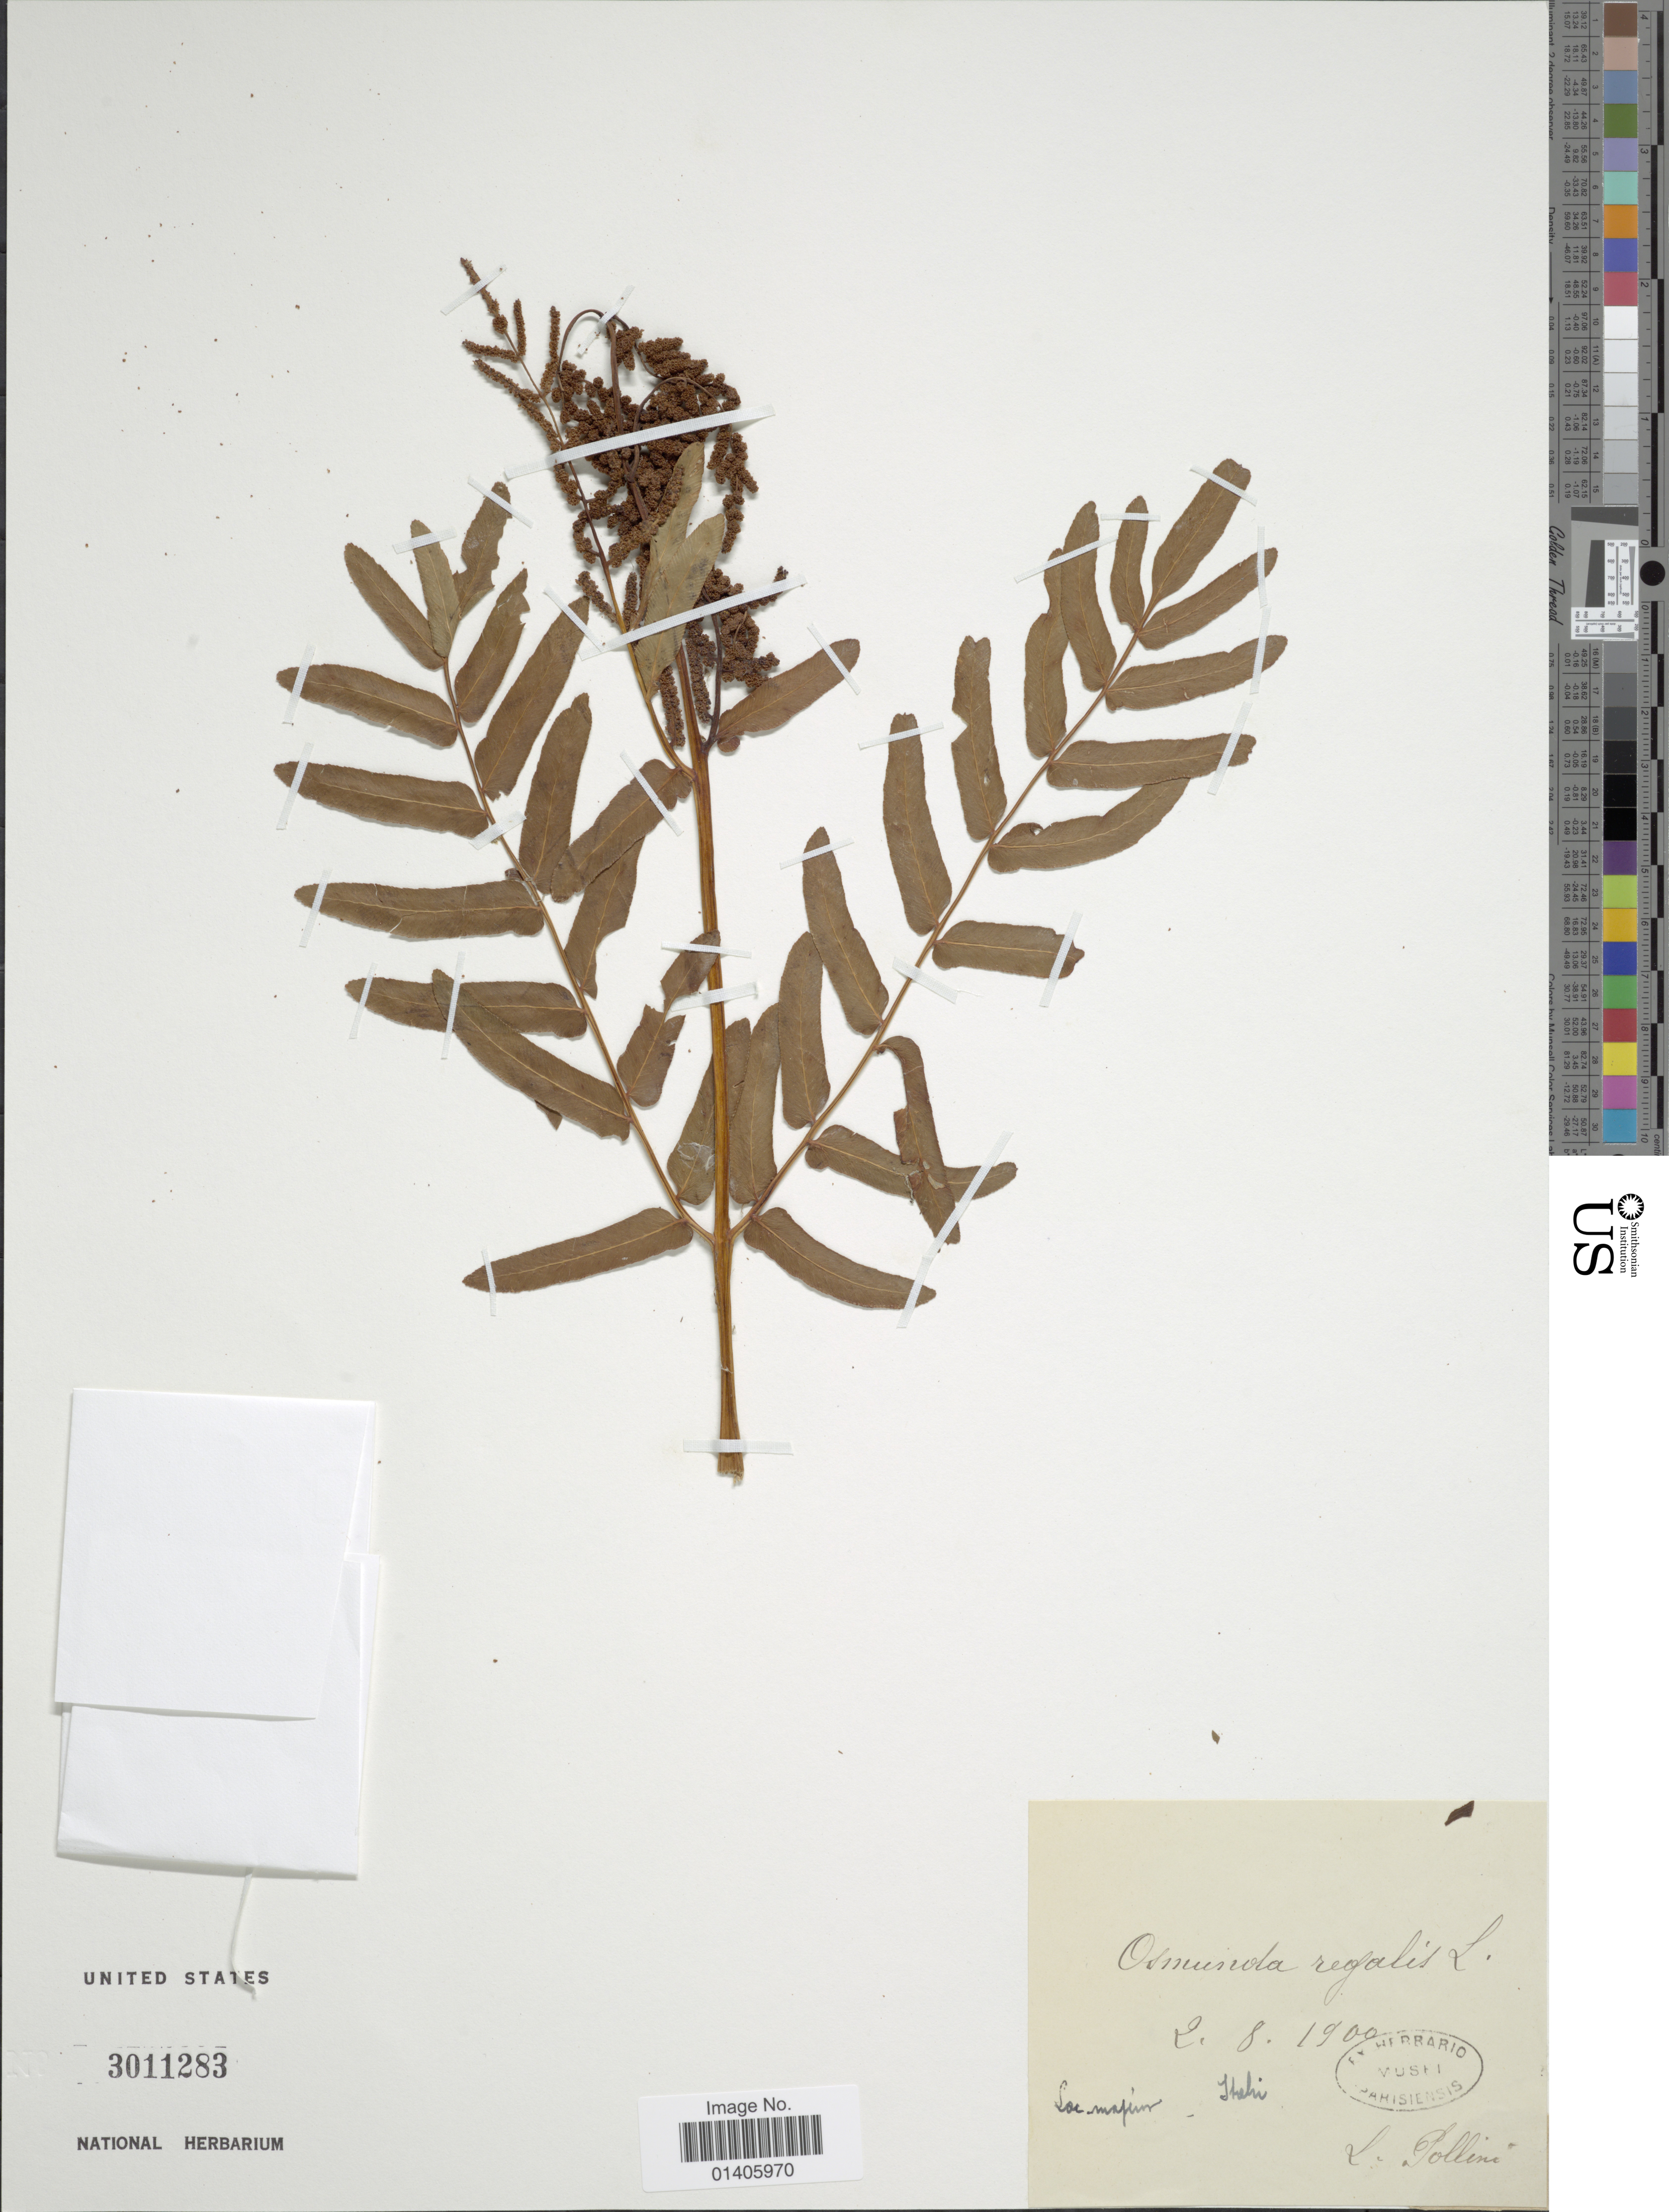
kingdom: Plantae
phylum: Tracheophyta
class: Polypodiopsida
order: Osmundales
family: Osmundaceae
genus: Osmunda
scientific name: Osmunda regalis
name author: L.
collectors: L. Pollini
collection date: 1900-08-02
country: Italy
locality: Ma [illegible text]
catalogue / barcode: US 3011283